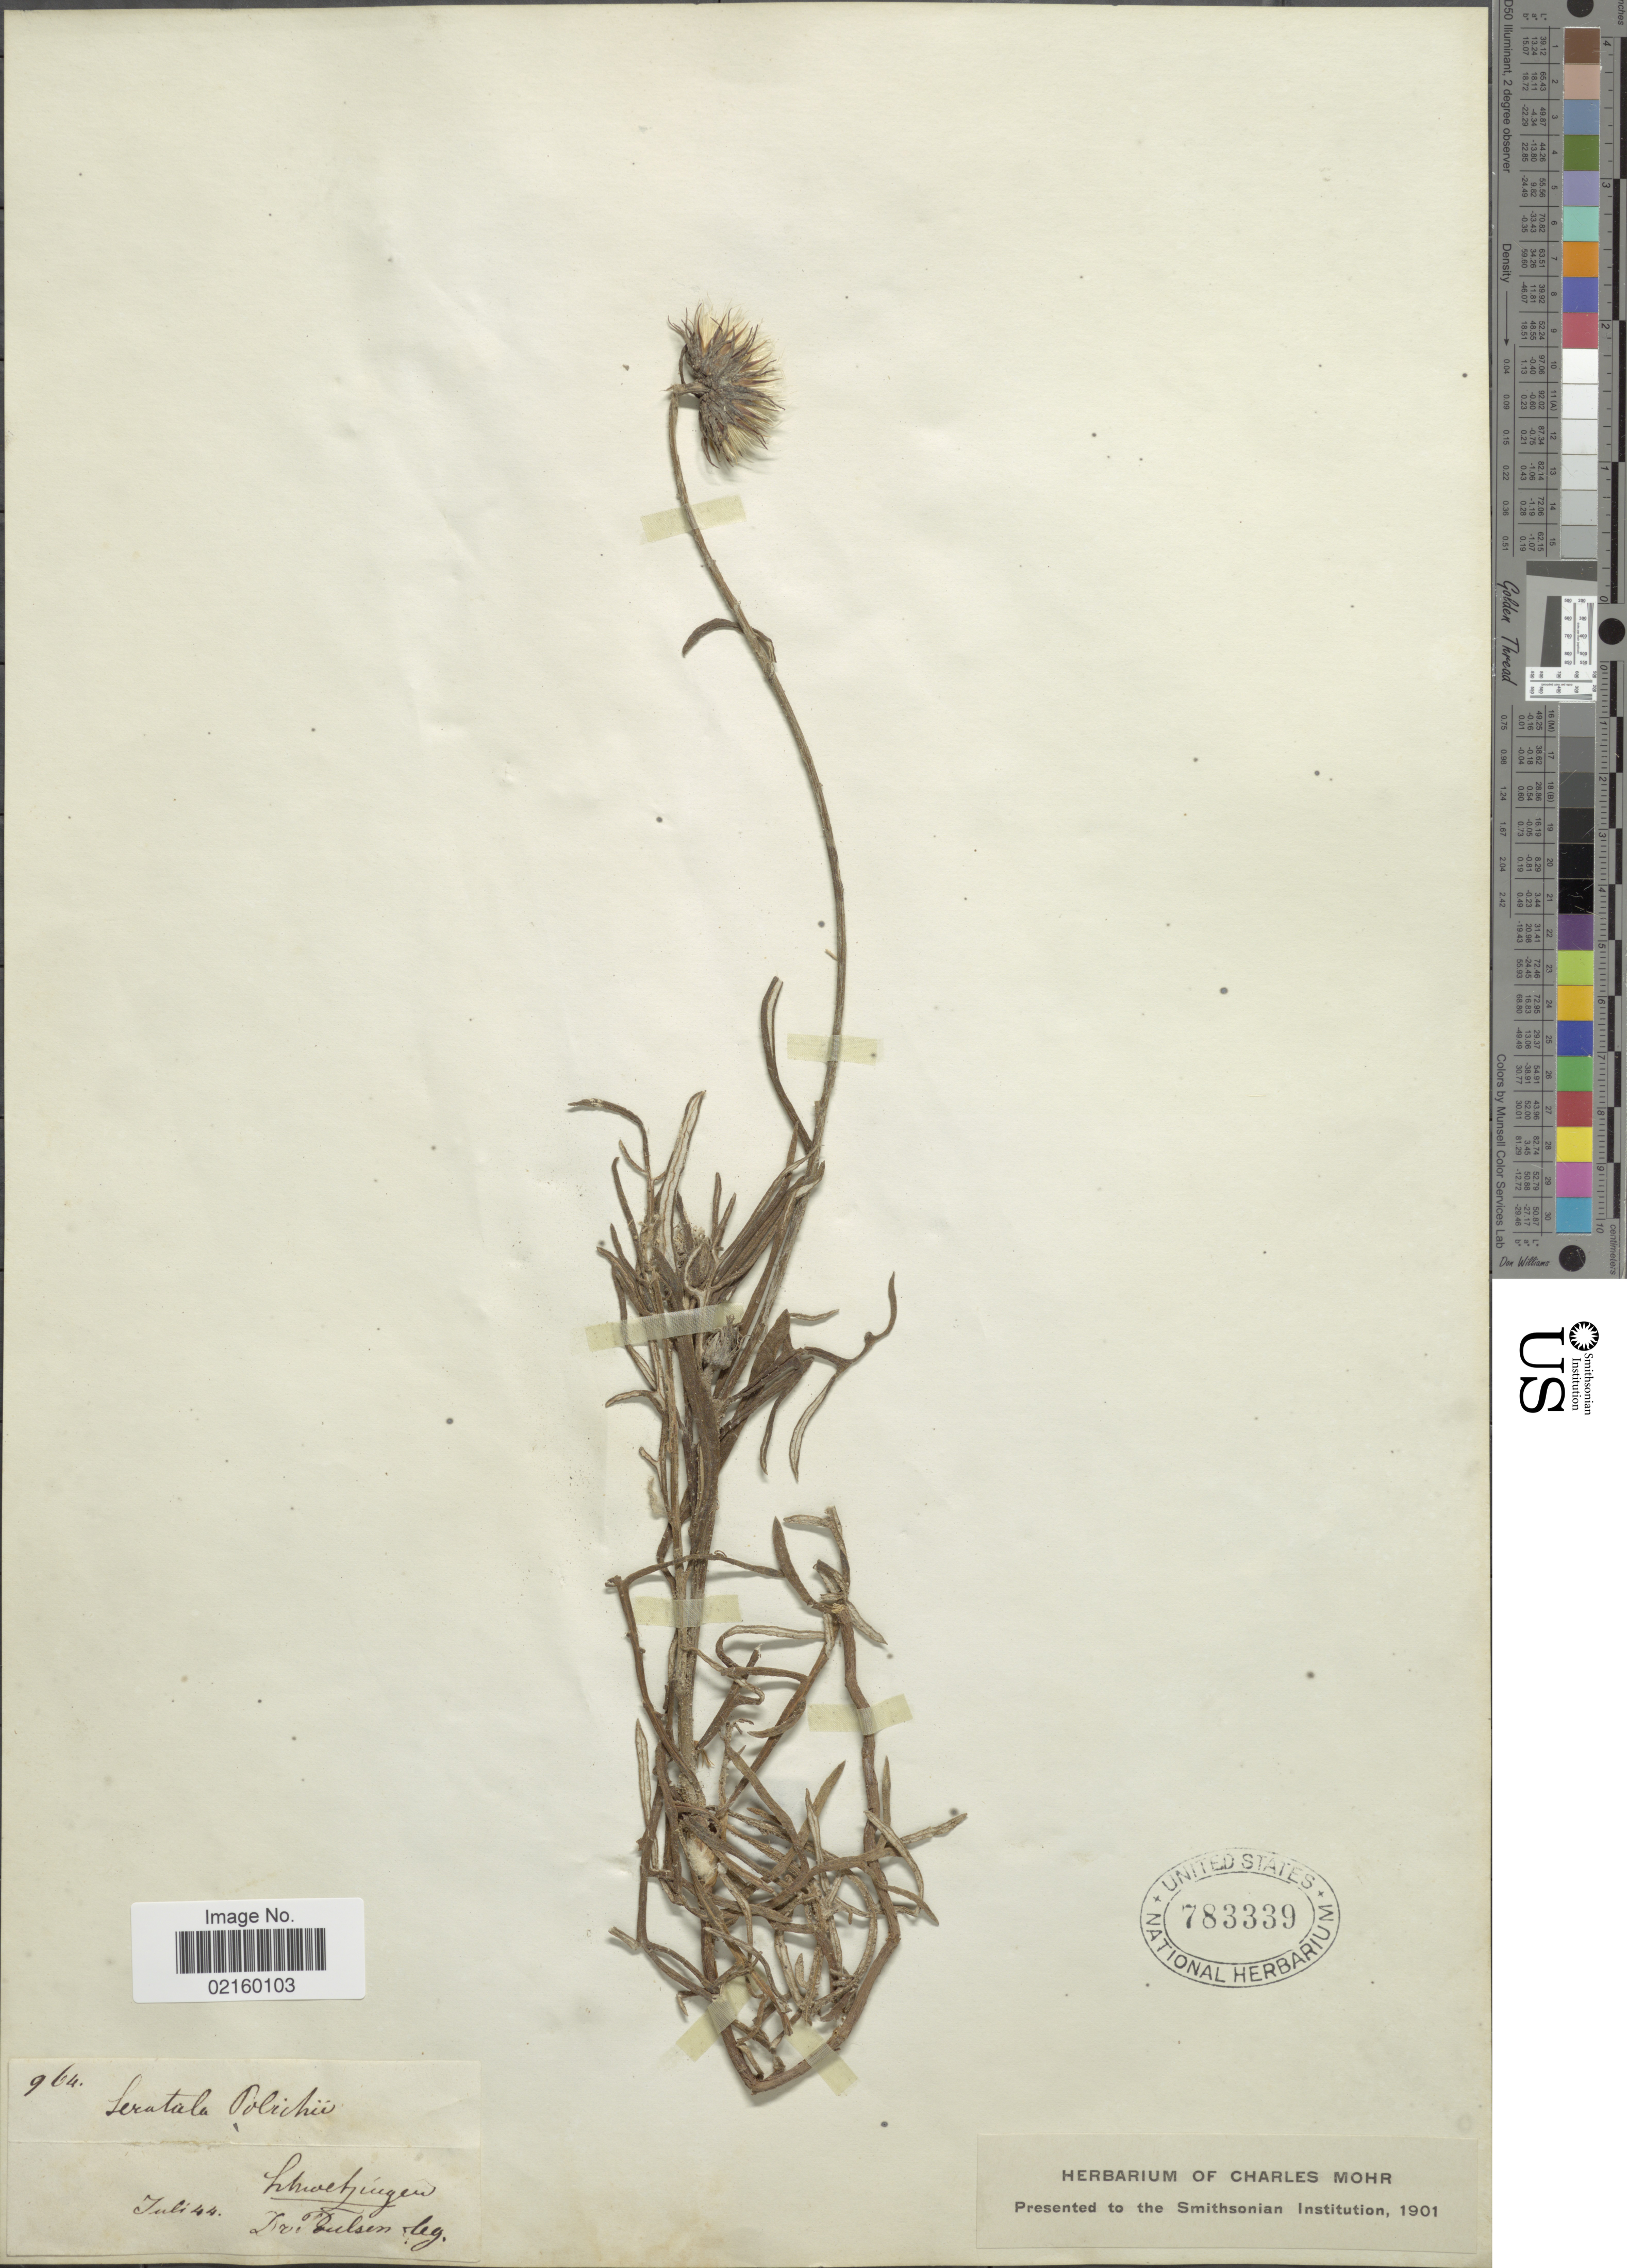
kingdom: Plantae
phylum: Tracheophyta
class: Magnoliopsida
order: Asterales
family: Asteraceae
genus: Serratula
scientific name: Serratula pollichii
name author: DC.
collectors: Pulsen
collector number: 964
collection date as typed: Transcribed d/m/y: /7/44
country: Germany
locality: Schwetzingen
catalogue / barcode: US 783339